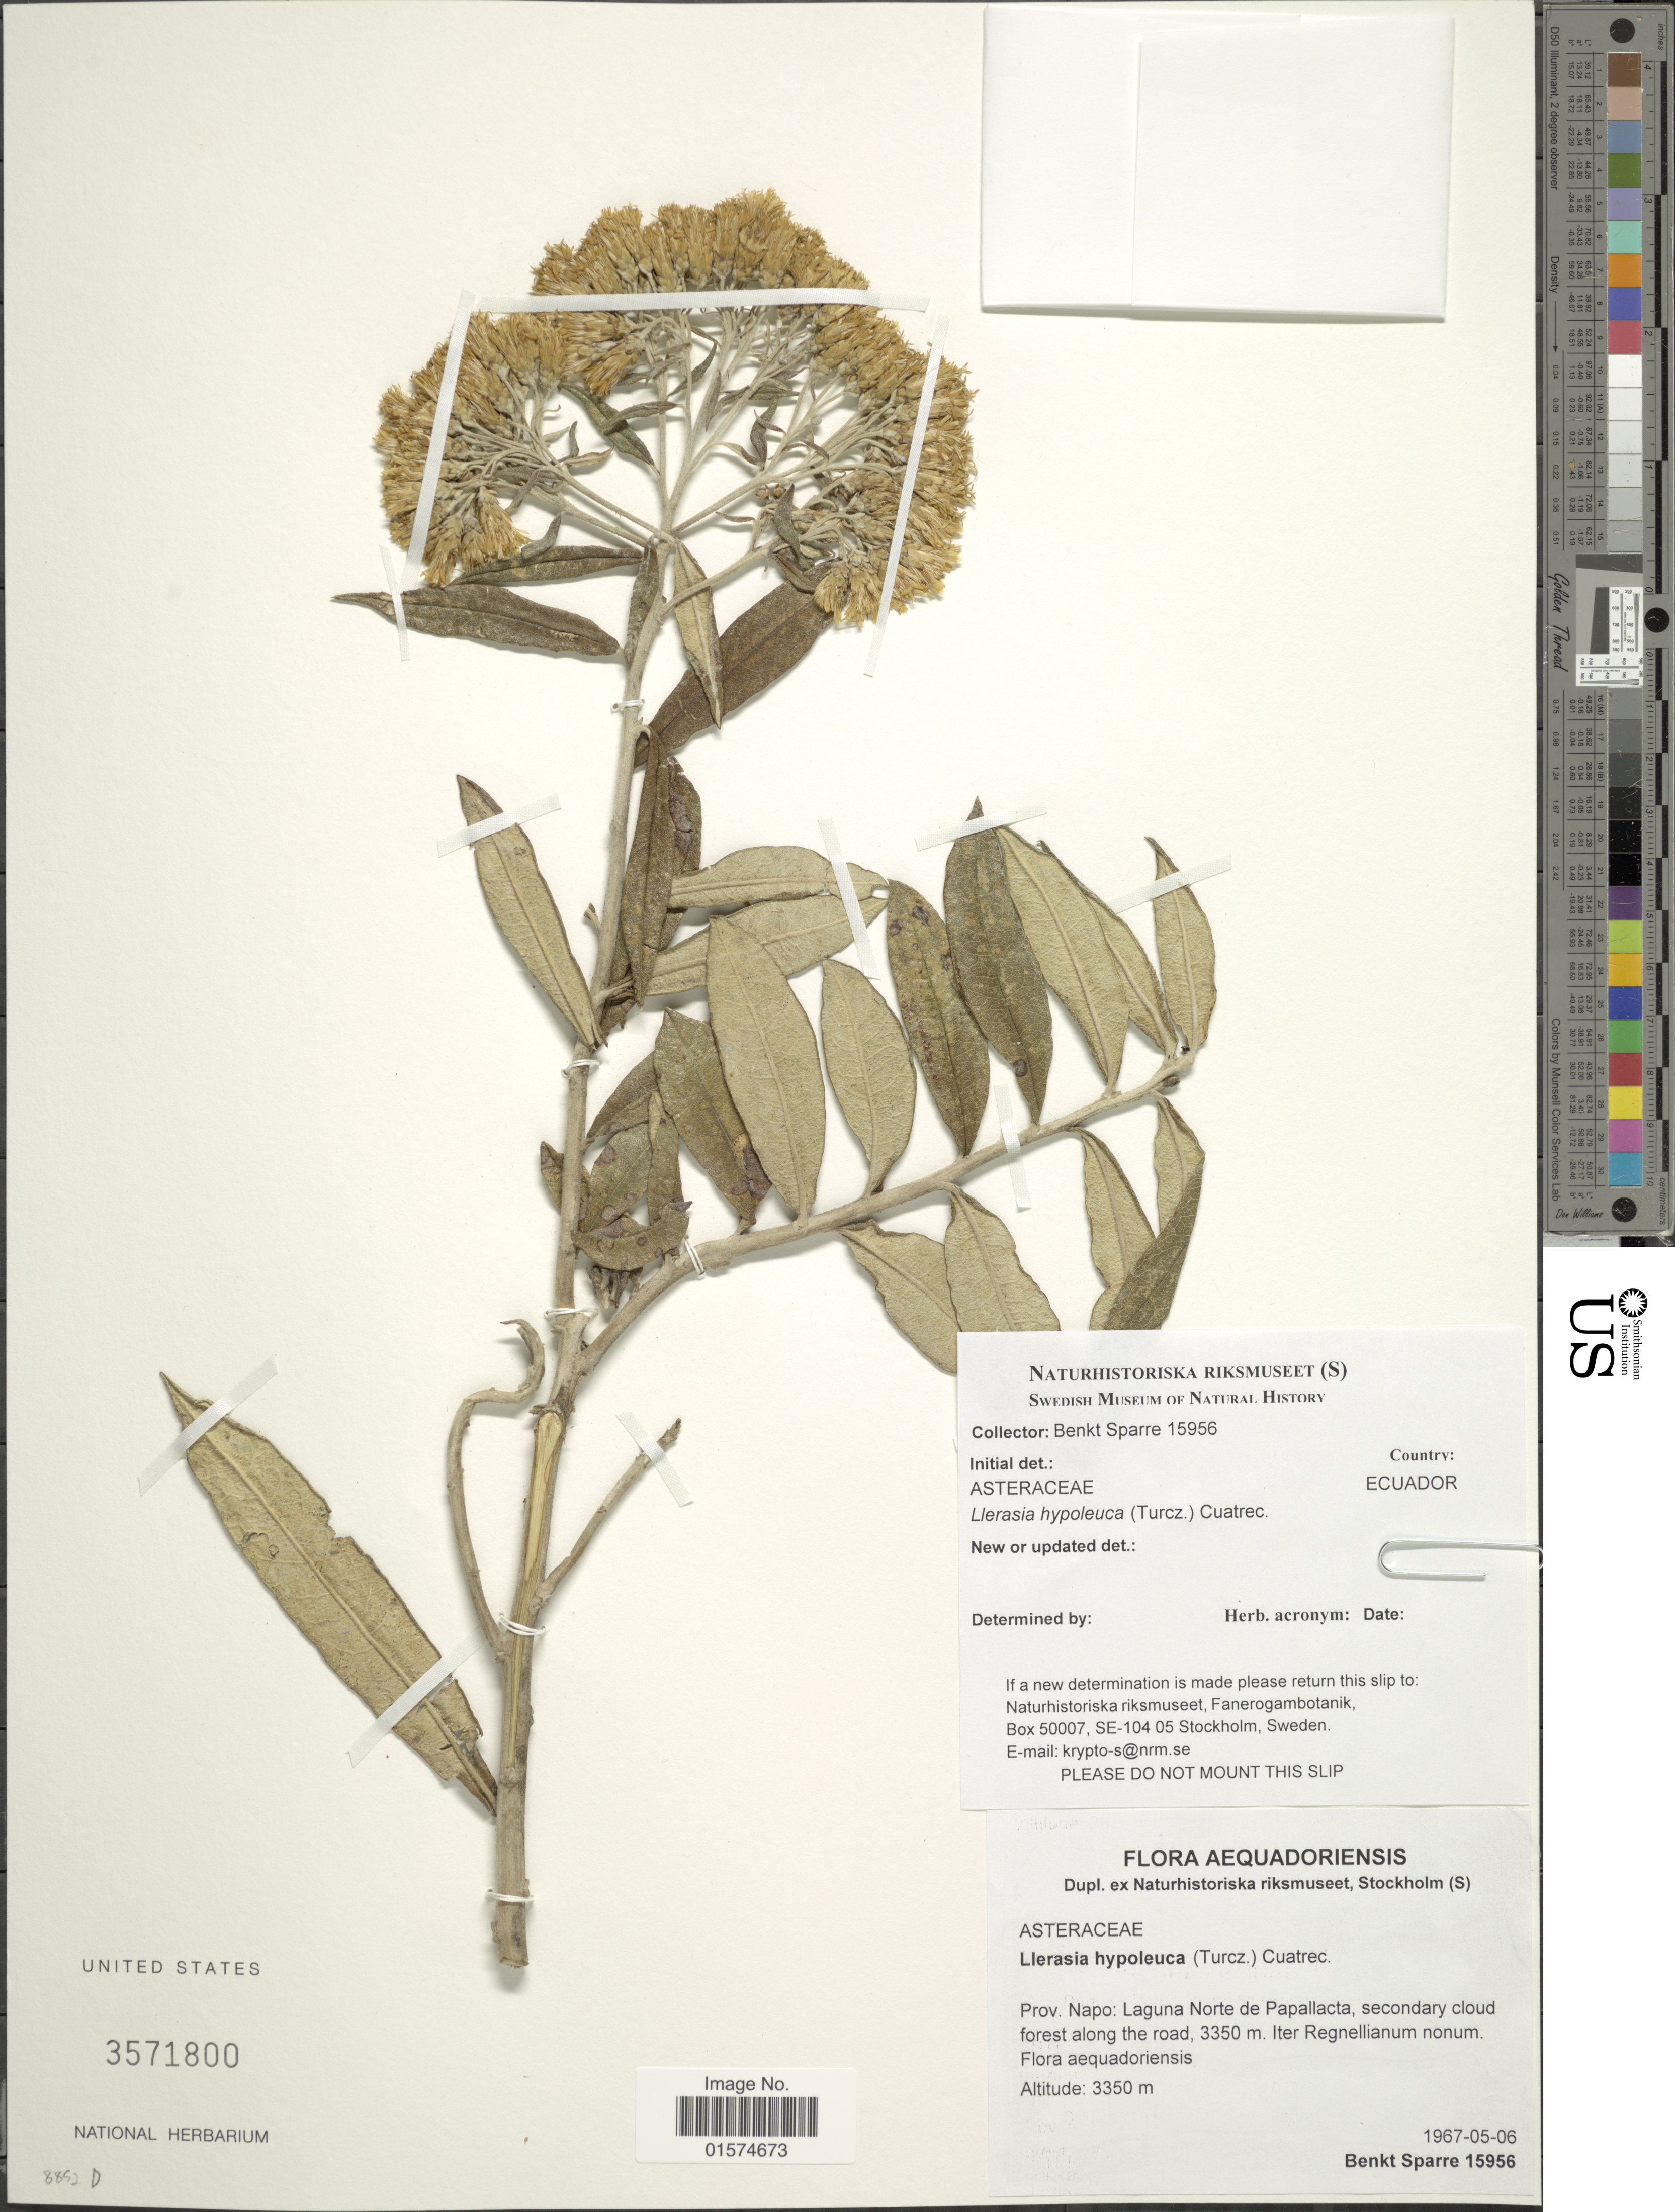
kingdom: Plantae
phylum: Tracheophyta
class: Magnoliopsida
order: Asterales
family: Asteraceae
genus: Llerasia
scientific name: Llerasia hypoleuca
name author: (Turcz.) Cuatrec.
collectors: B. Sparre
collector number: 15956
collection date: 1967-05-06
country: Ecuador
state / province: Napo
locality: Laguna Norte de Papallacta, secondary cloud forest along the road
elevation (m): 3350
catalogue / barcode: US 3571800